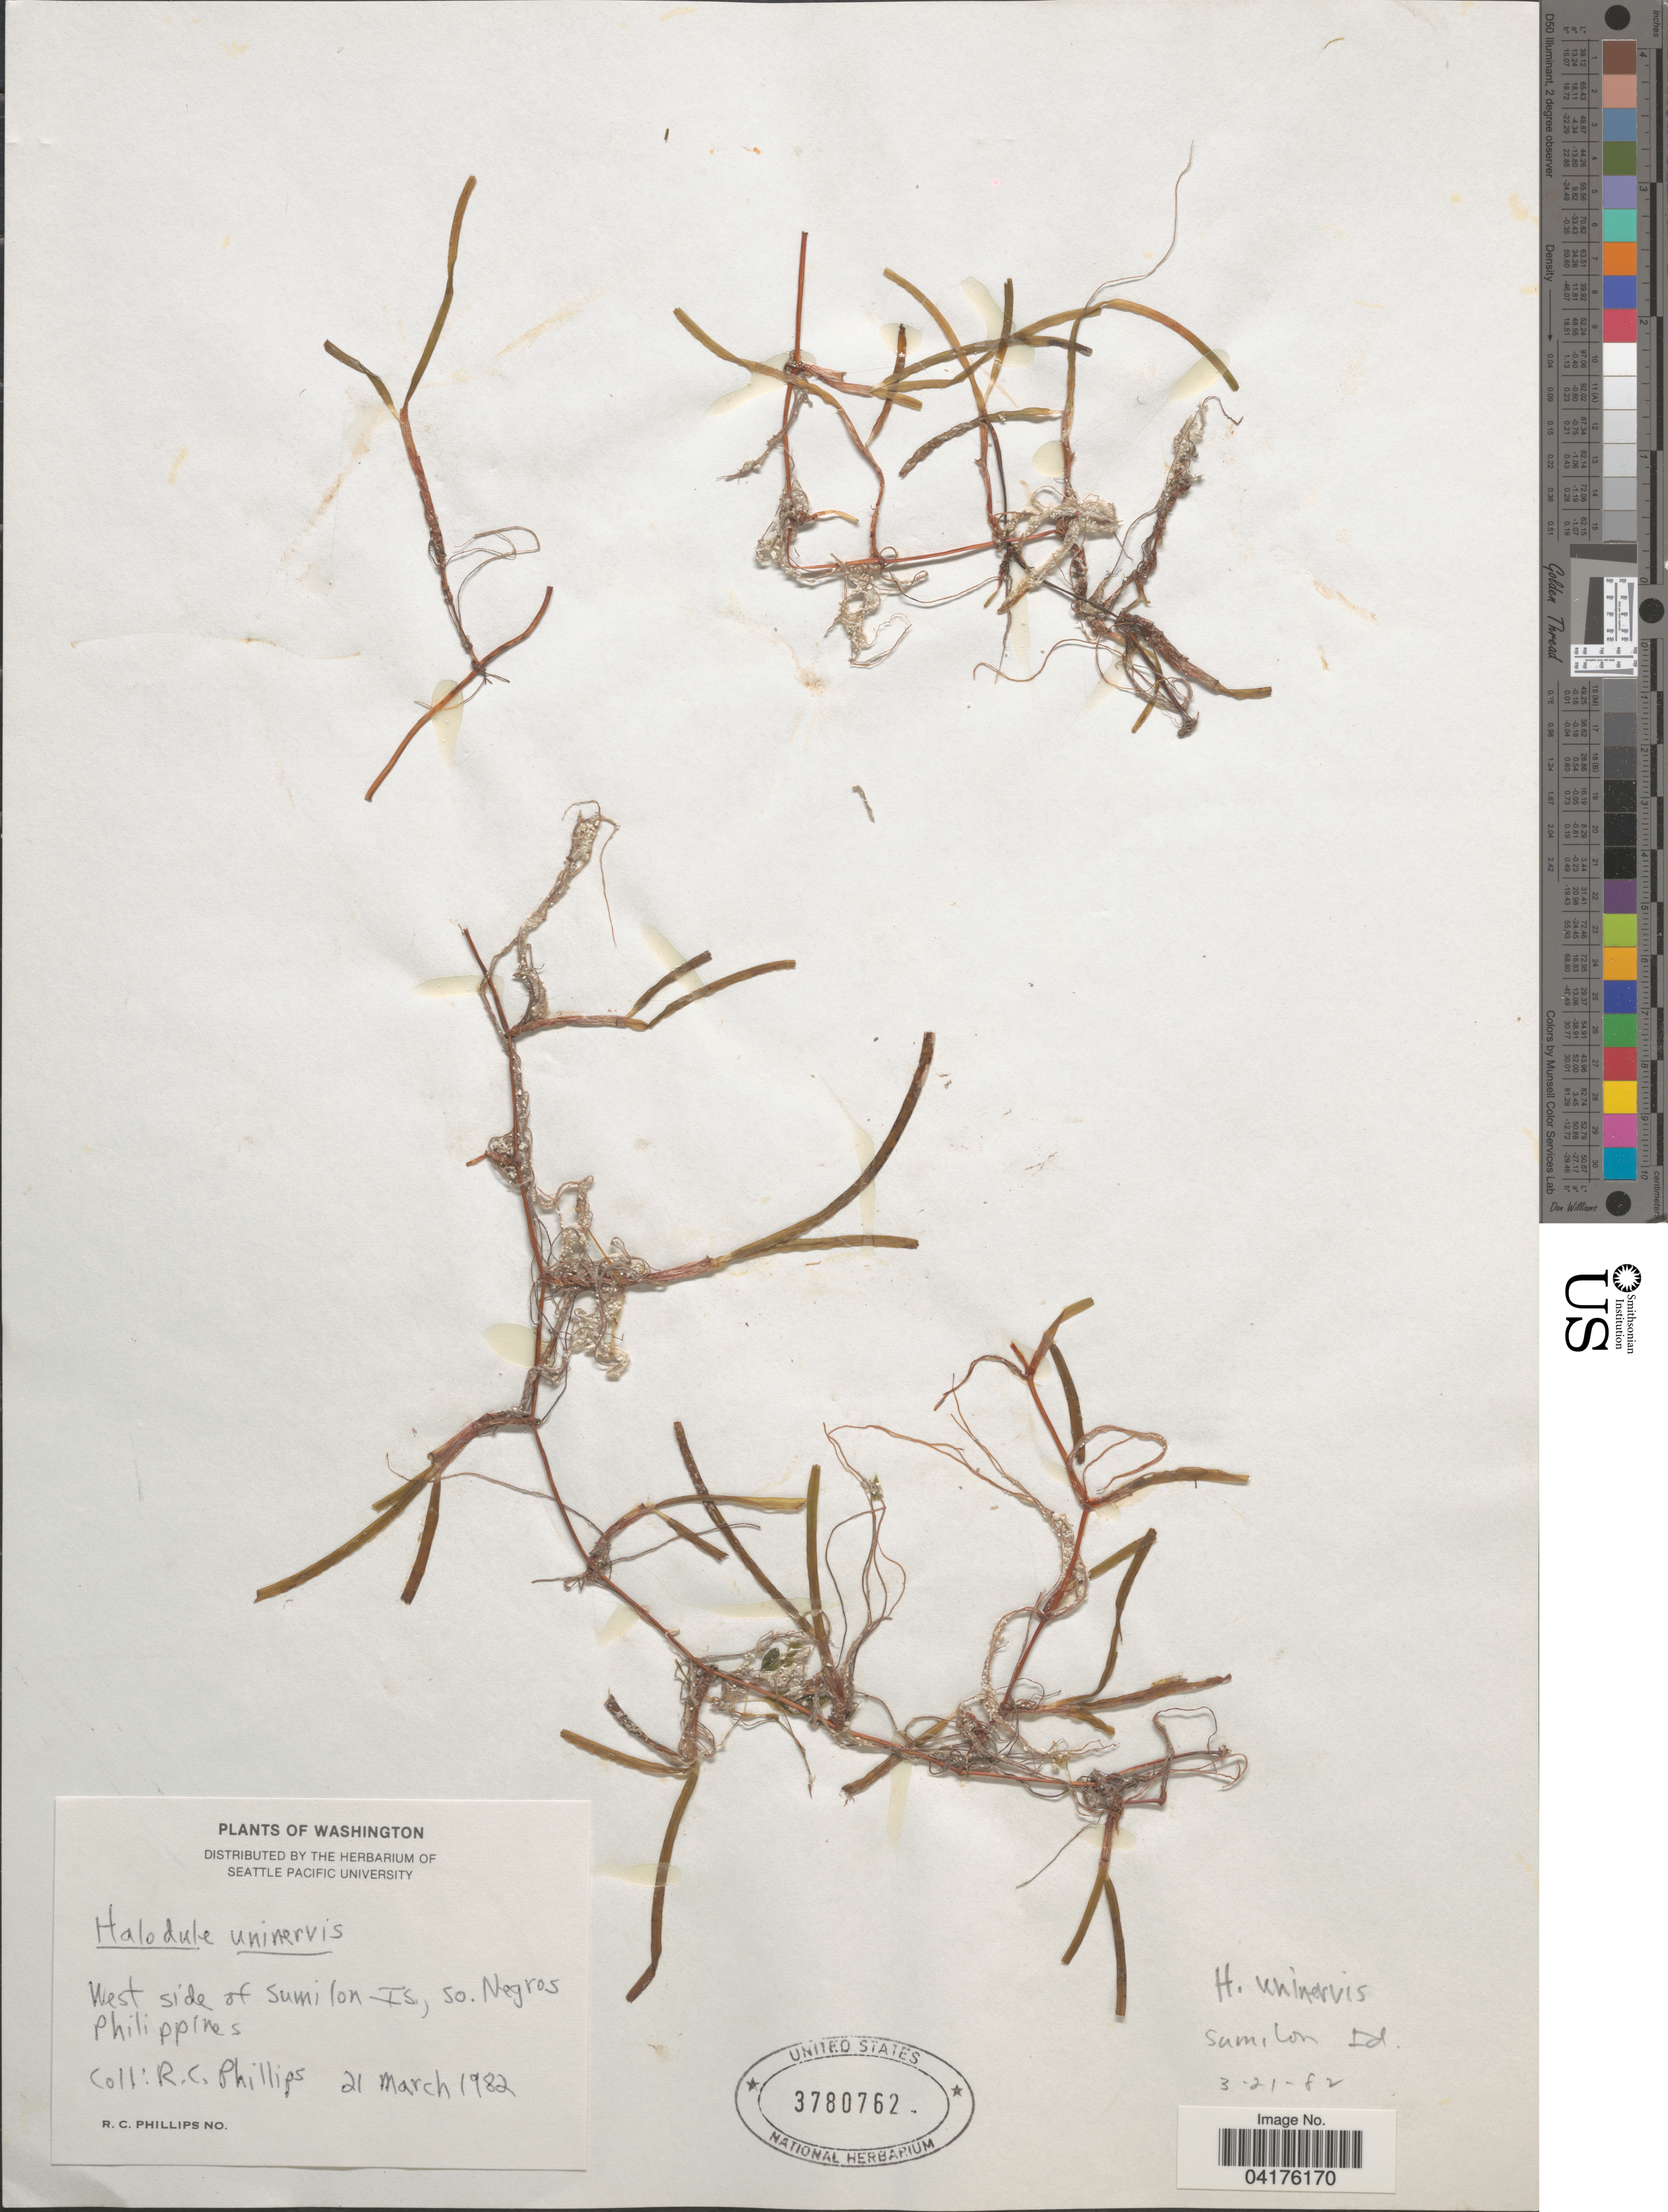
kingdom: Plantae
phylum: Tracheophyta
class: Liliopsida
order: Alismatales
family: Cymodoceaceae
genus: Halodule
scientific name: Halodule uninervis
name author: (Forssk.) Asch.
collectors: R. C. Phillips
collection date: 1982-03-21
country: Philippines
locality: West side of Sumilon Is., So. Negros.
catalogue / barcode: US 3780762